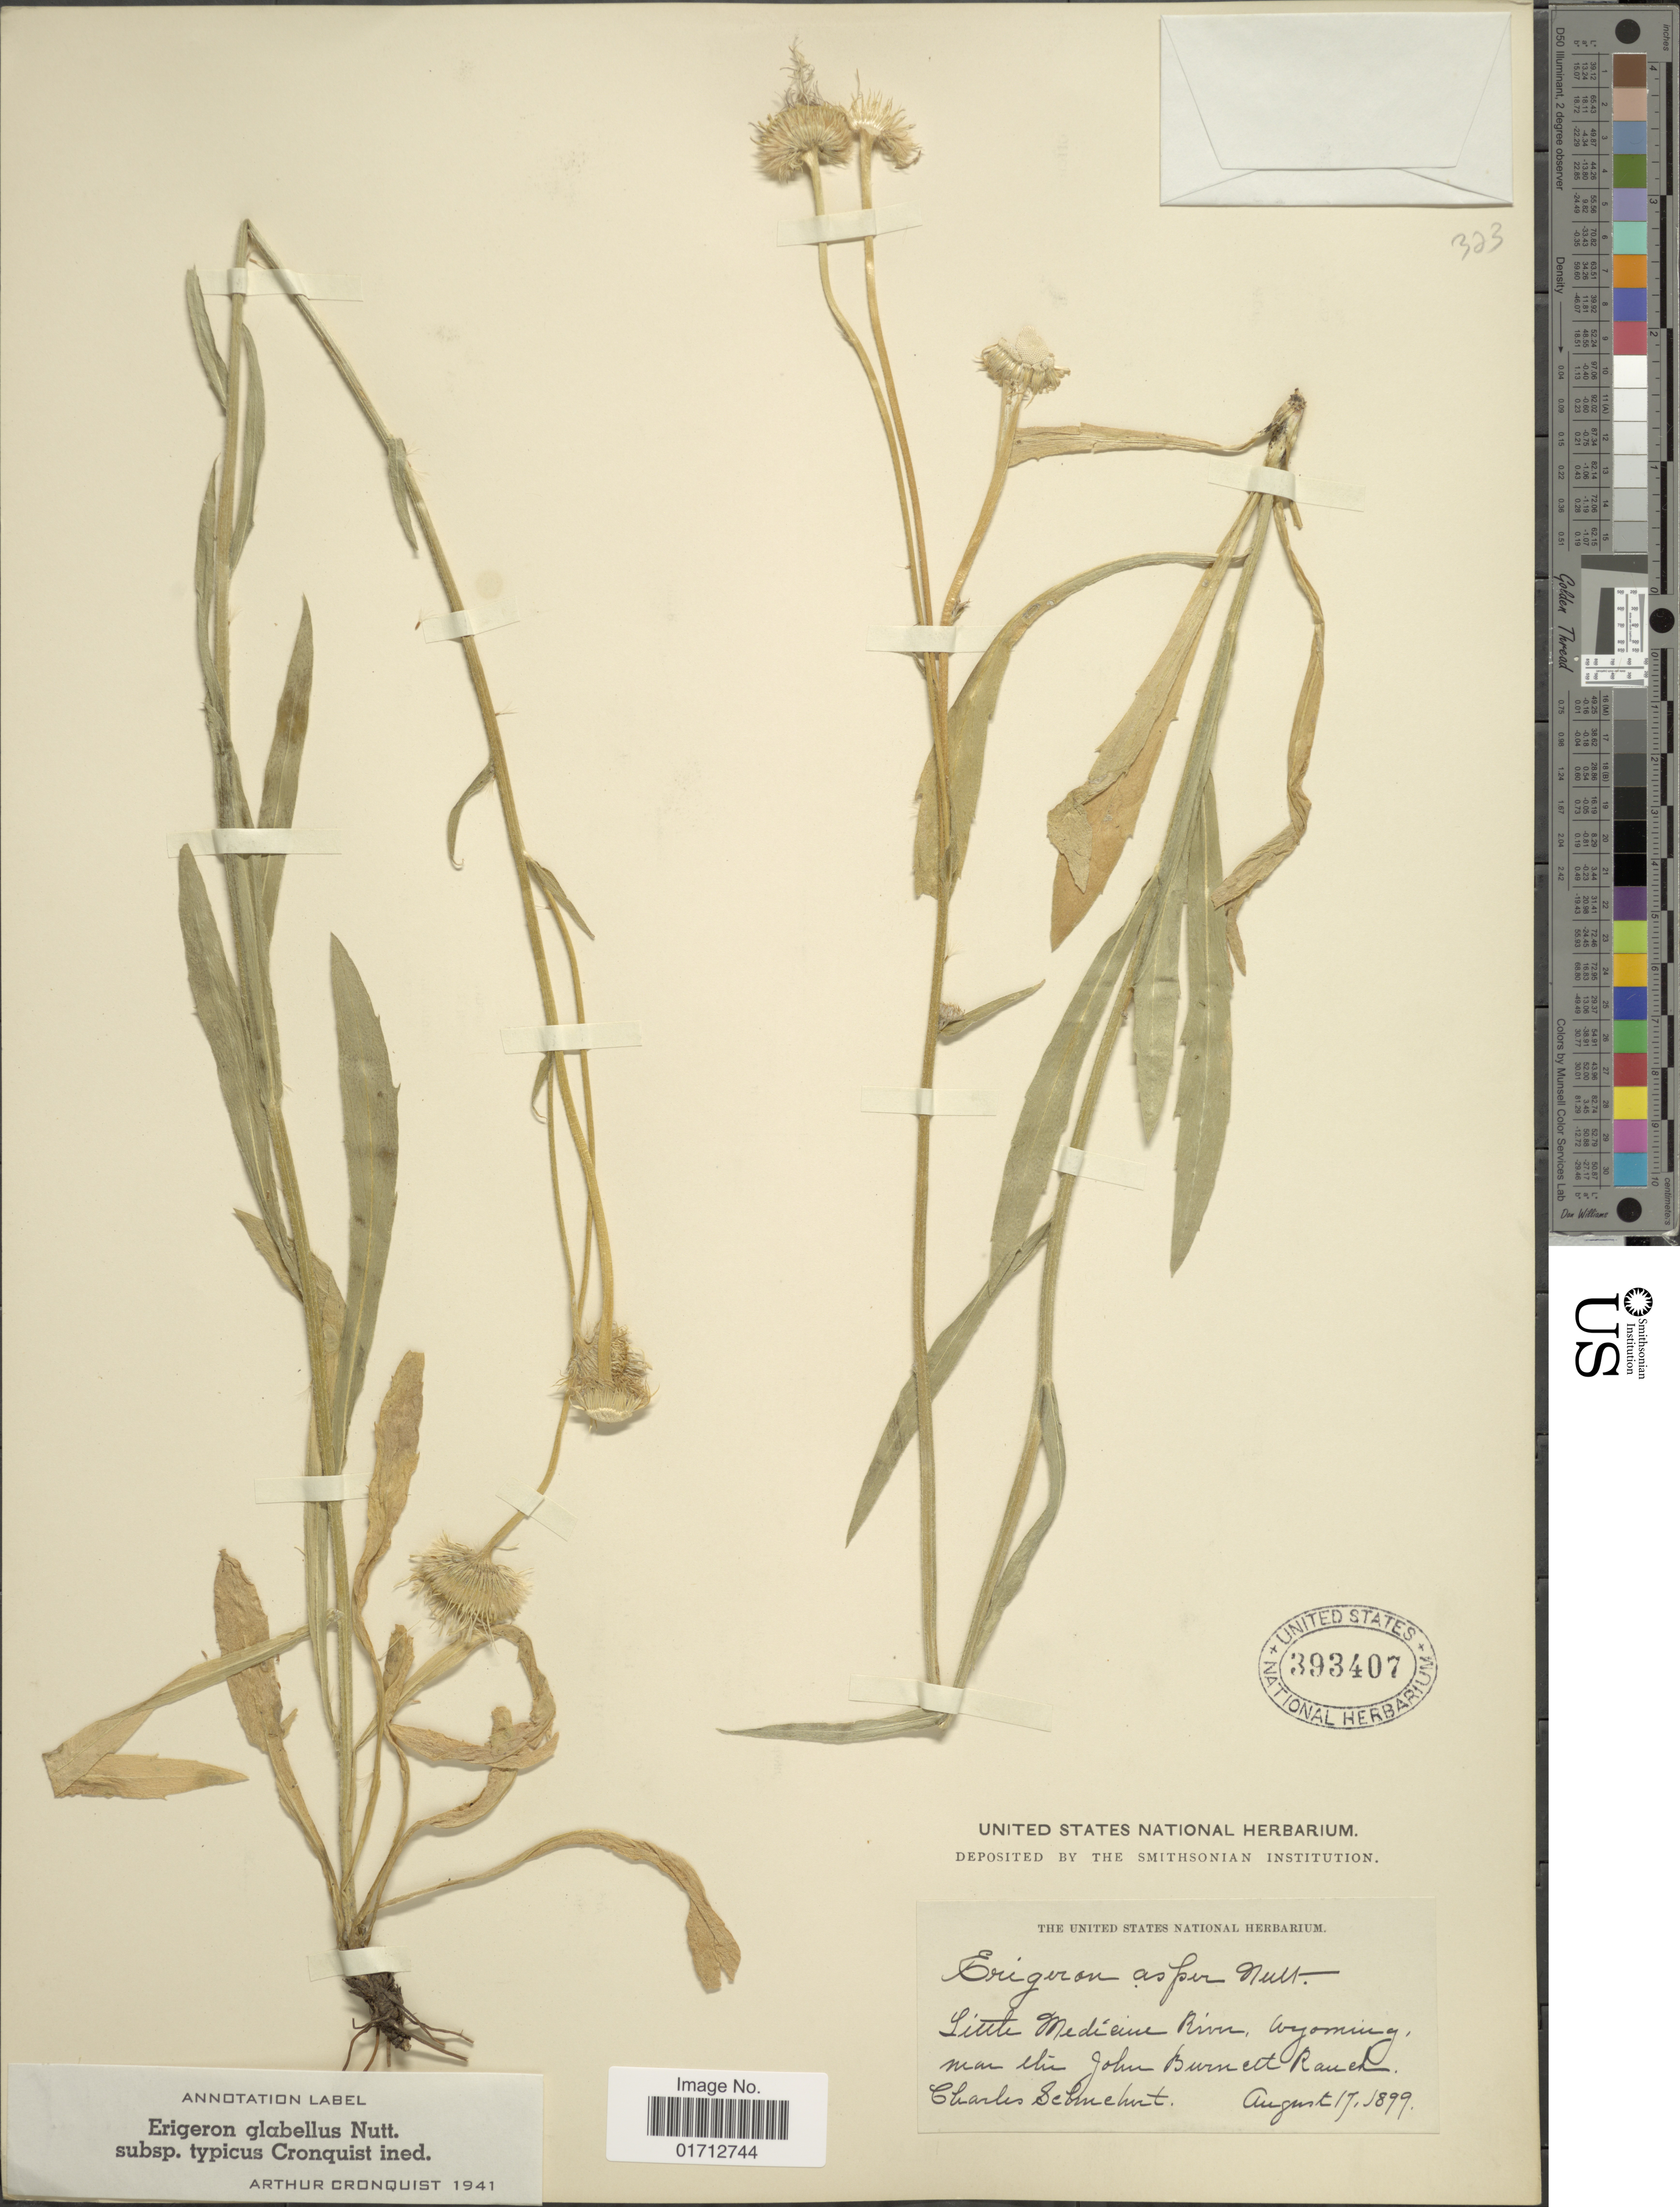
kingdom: Plantae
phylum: Tracheophyta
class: Magnoliopsida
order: Asterales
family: Asteraceae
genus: Erigeron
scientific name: Erigeron glabellus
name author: Nutt.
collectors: C. Schuchert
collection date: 1899-08-17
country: United States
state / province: Wyoming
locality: Little Medecine River, near elu John Burnett Ranch.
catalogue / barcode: US 393407